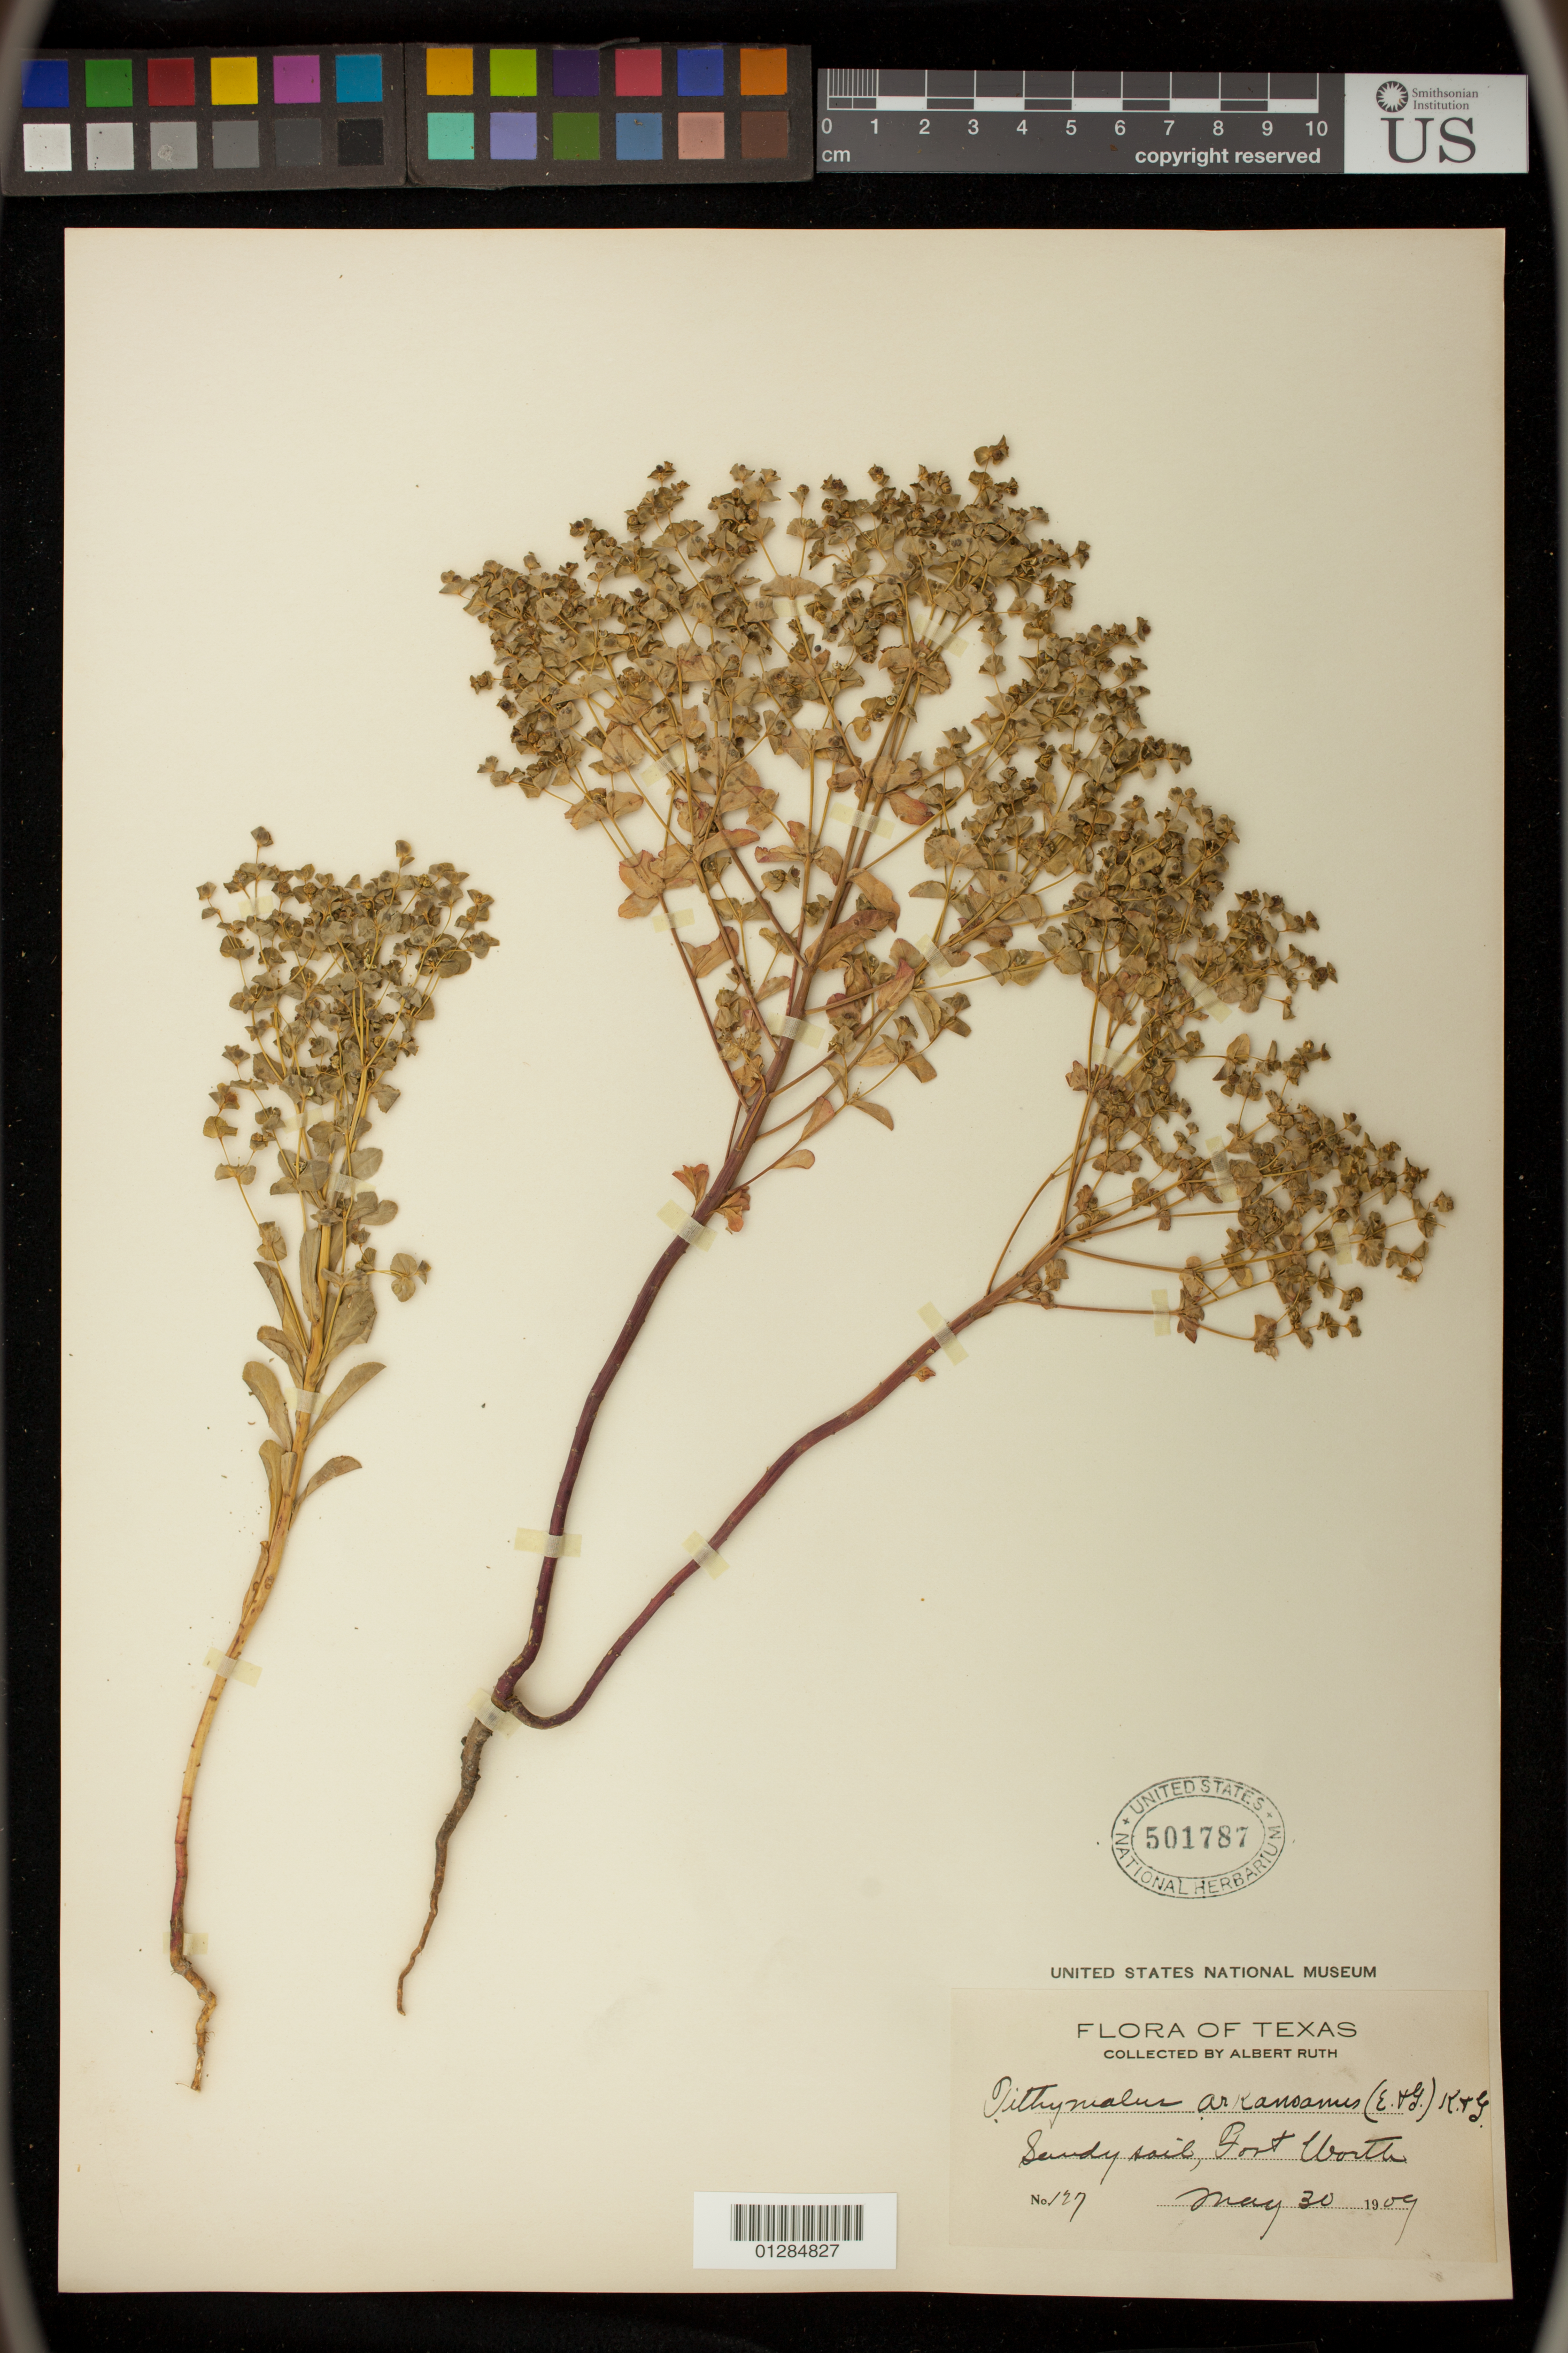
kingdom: Plantae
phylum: Tracheophyta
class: Magnoliopsida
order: Malpighiales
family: Euphorbiaceae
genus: Euphorbia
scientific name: Euphorbia spathulata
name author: Lam.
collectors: A. Ruth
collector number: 127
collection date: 1909-05-30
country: United States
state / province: Texas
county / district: Tarrant County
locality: Fort Worth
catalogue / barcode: US 501787